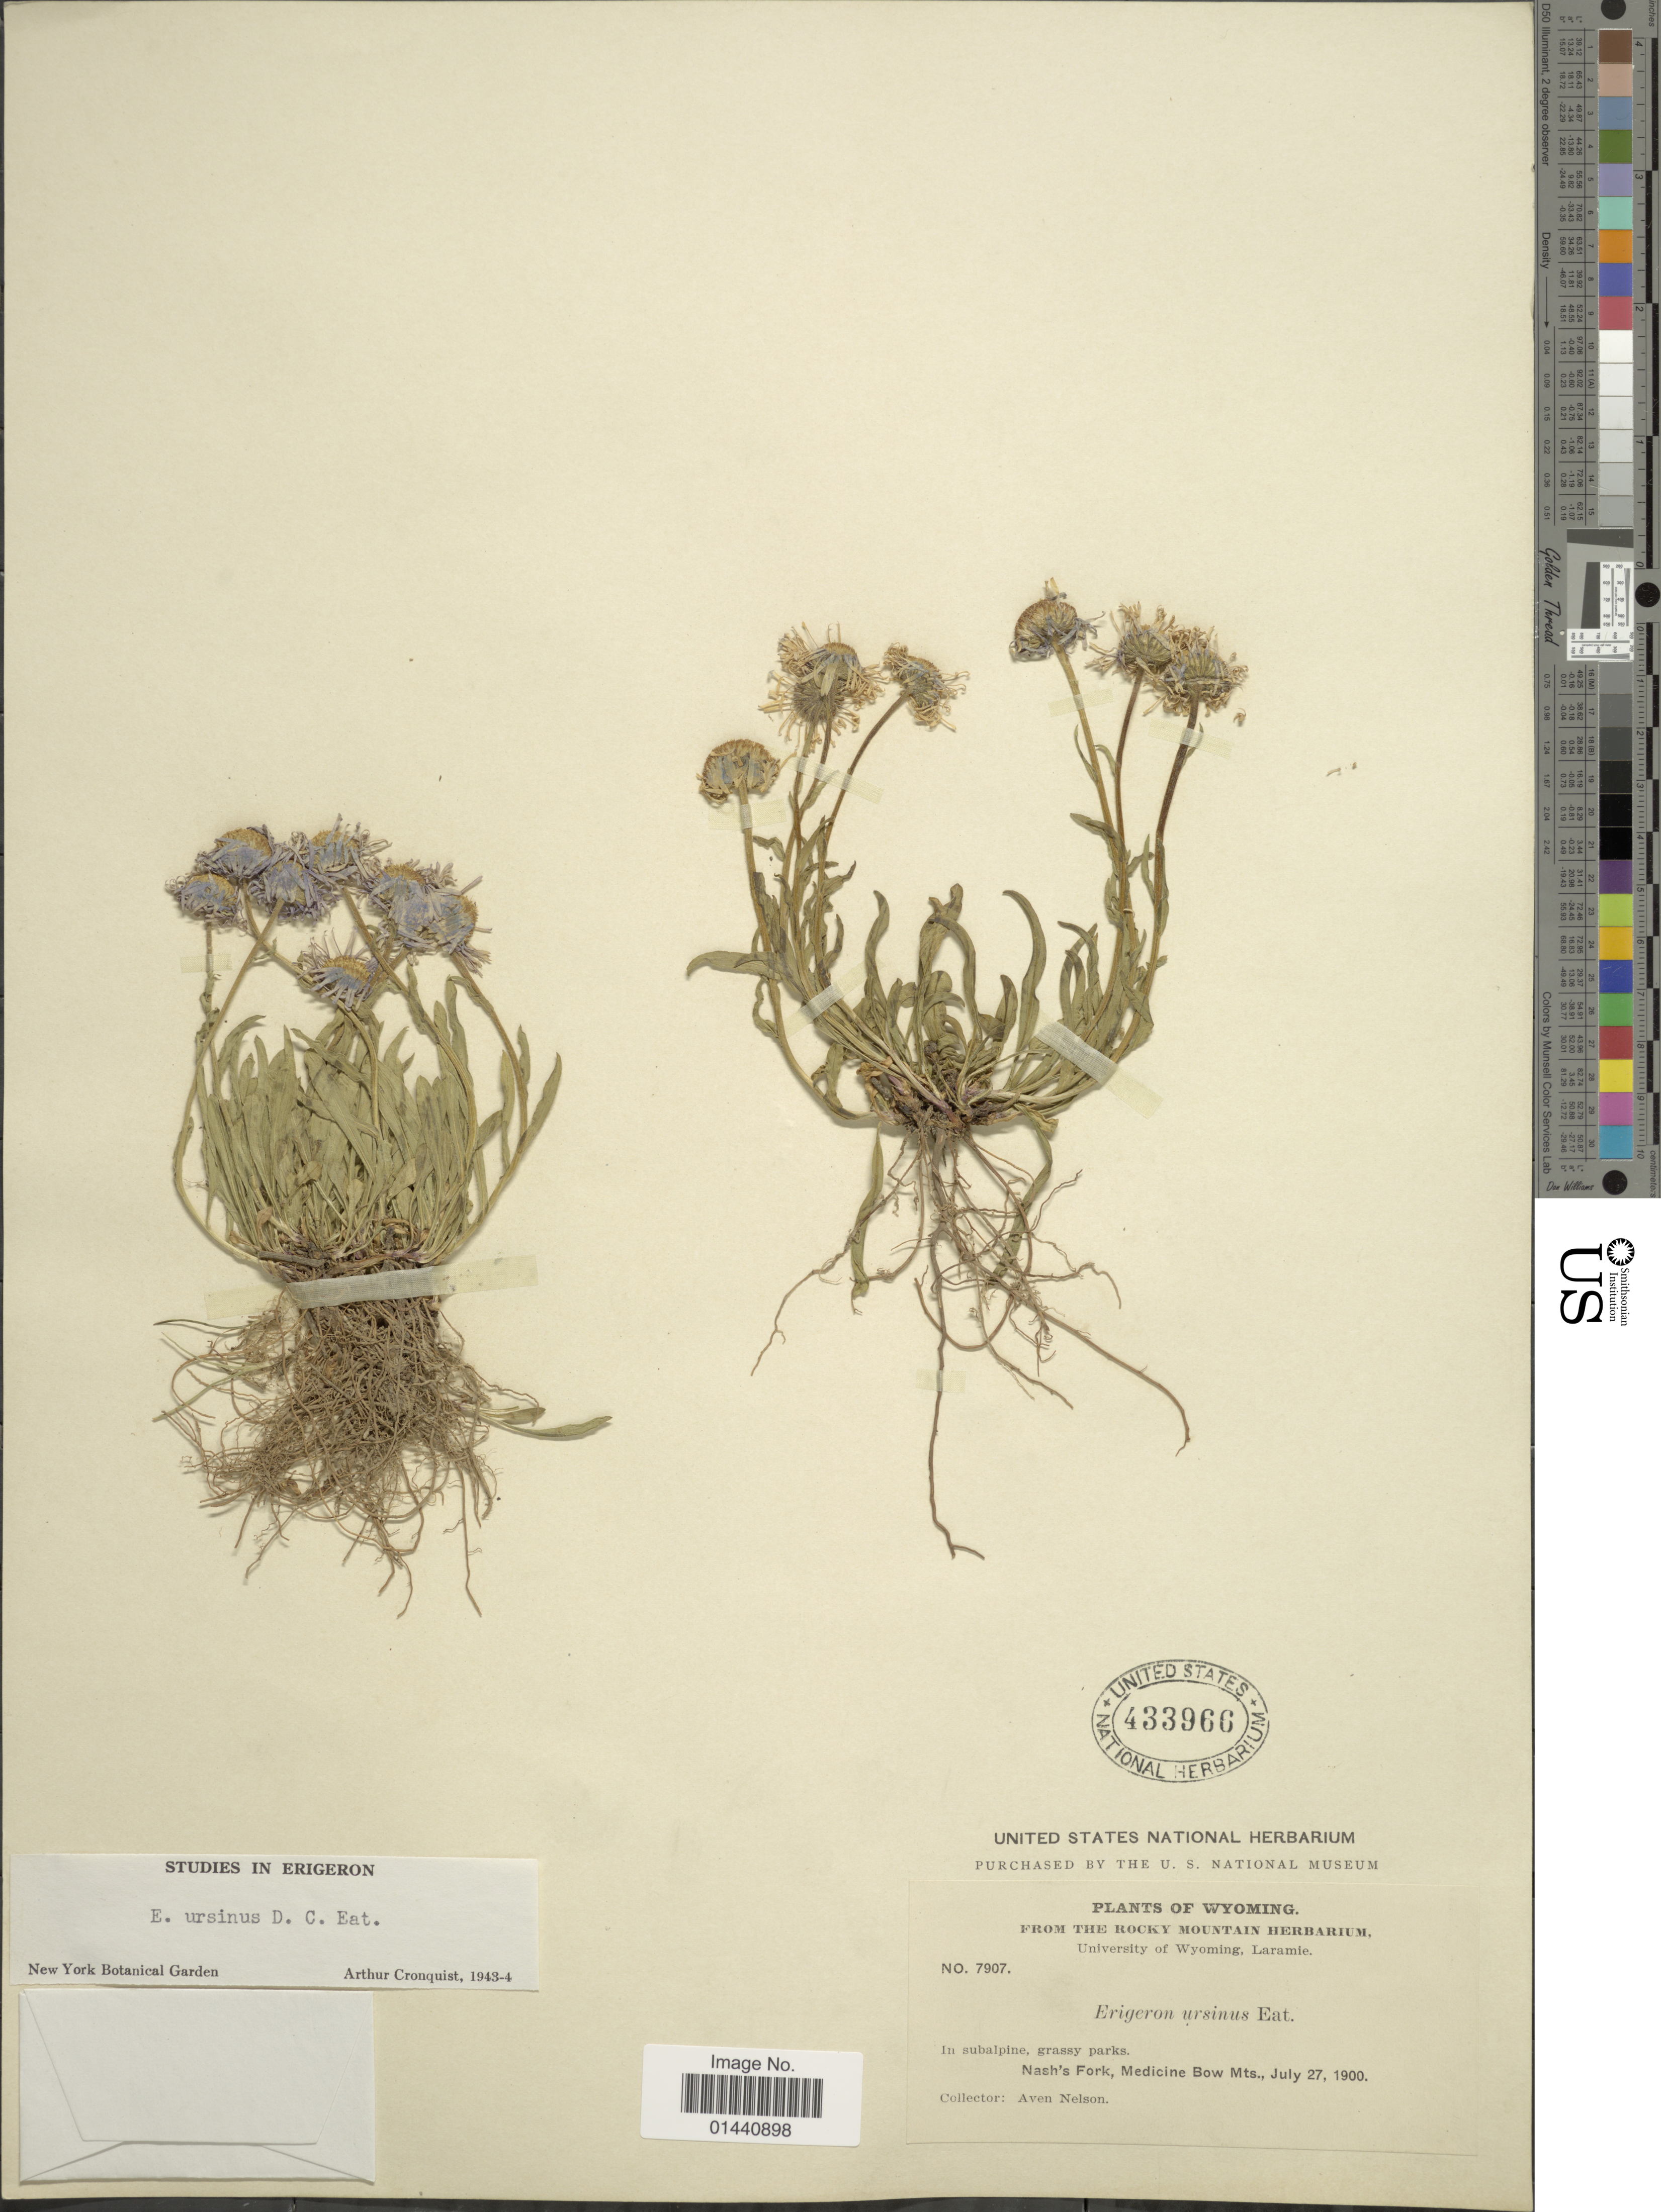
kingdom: Plantae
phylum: Tracheophyta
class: Magnoliopsida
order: Asterales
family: Asteraceae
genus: Erigeron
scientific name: Erigeron ursinus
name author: D.C. Eaton in C. King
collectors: A. Nelson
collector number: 7907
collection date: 1900-07-27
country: United States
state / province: Wyoming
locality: Nash's Fork, Medicine Bow Mts.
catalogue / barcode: US 433966